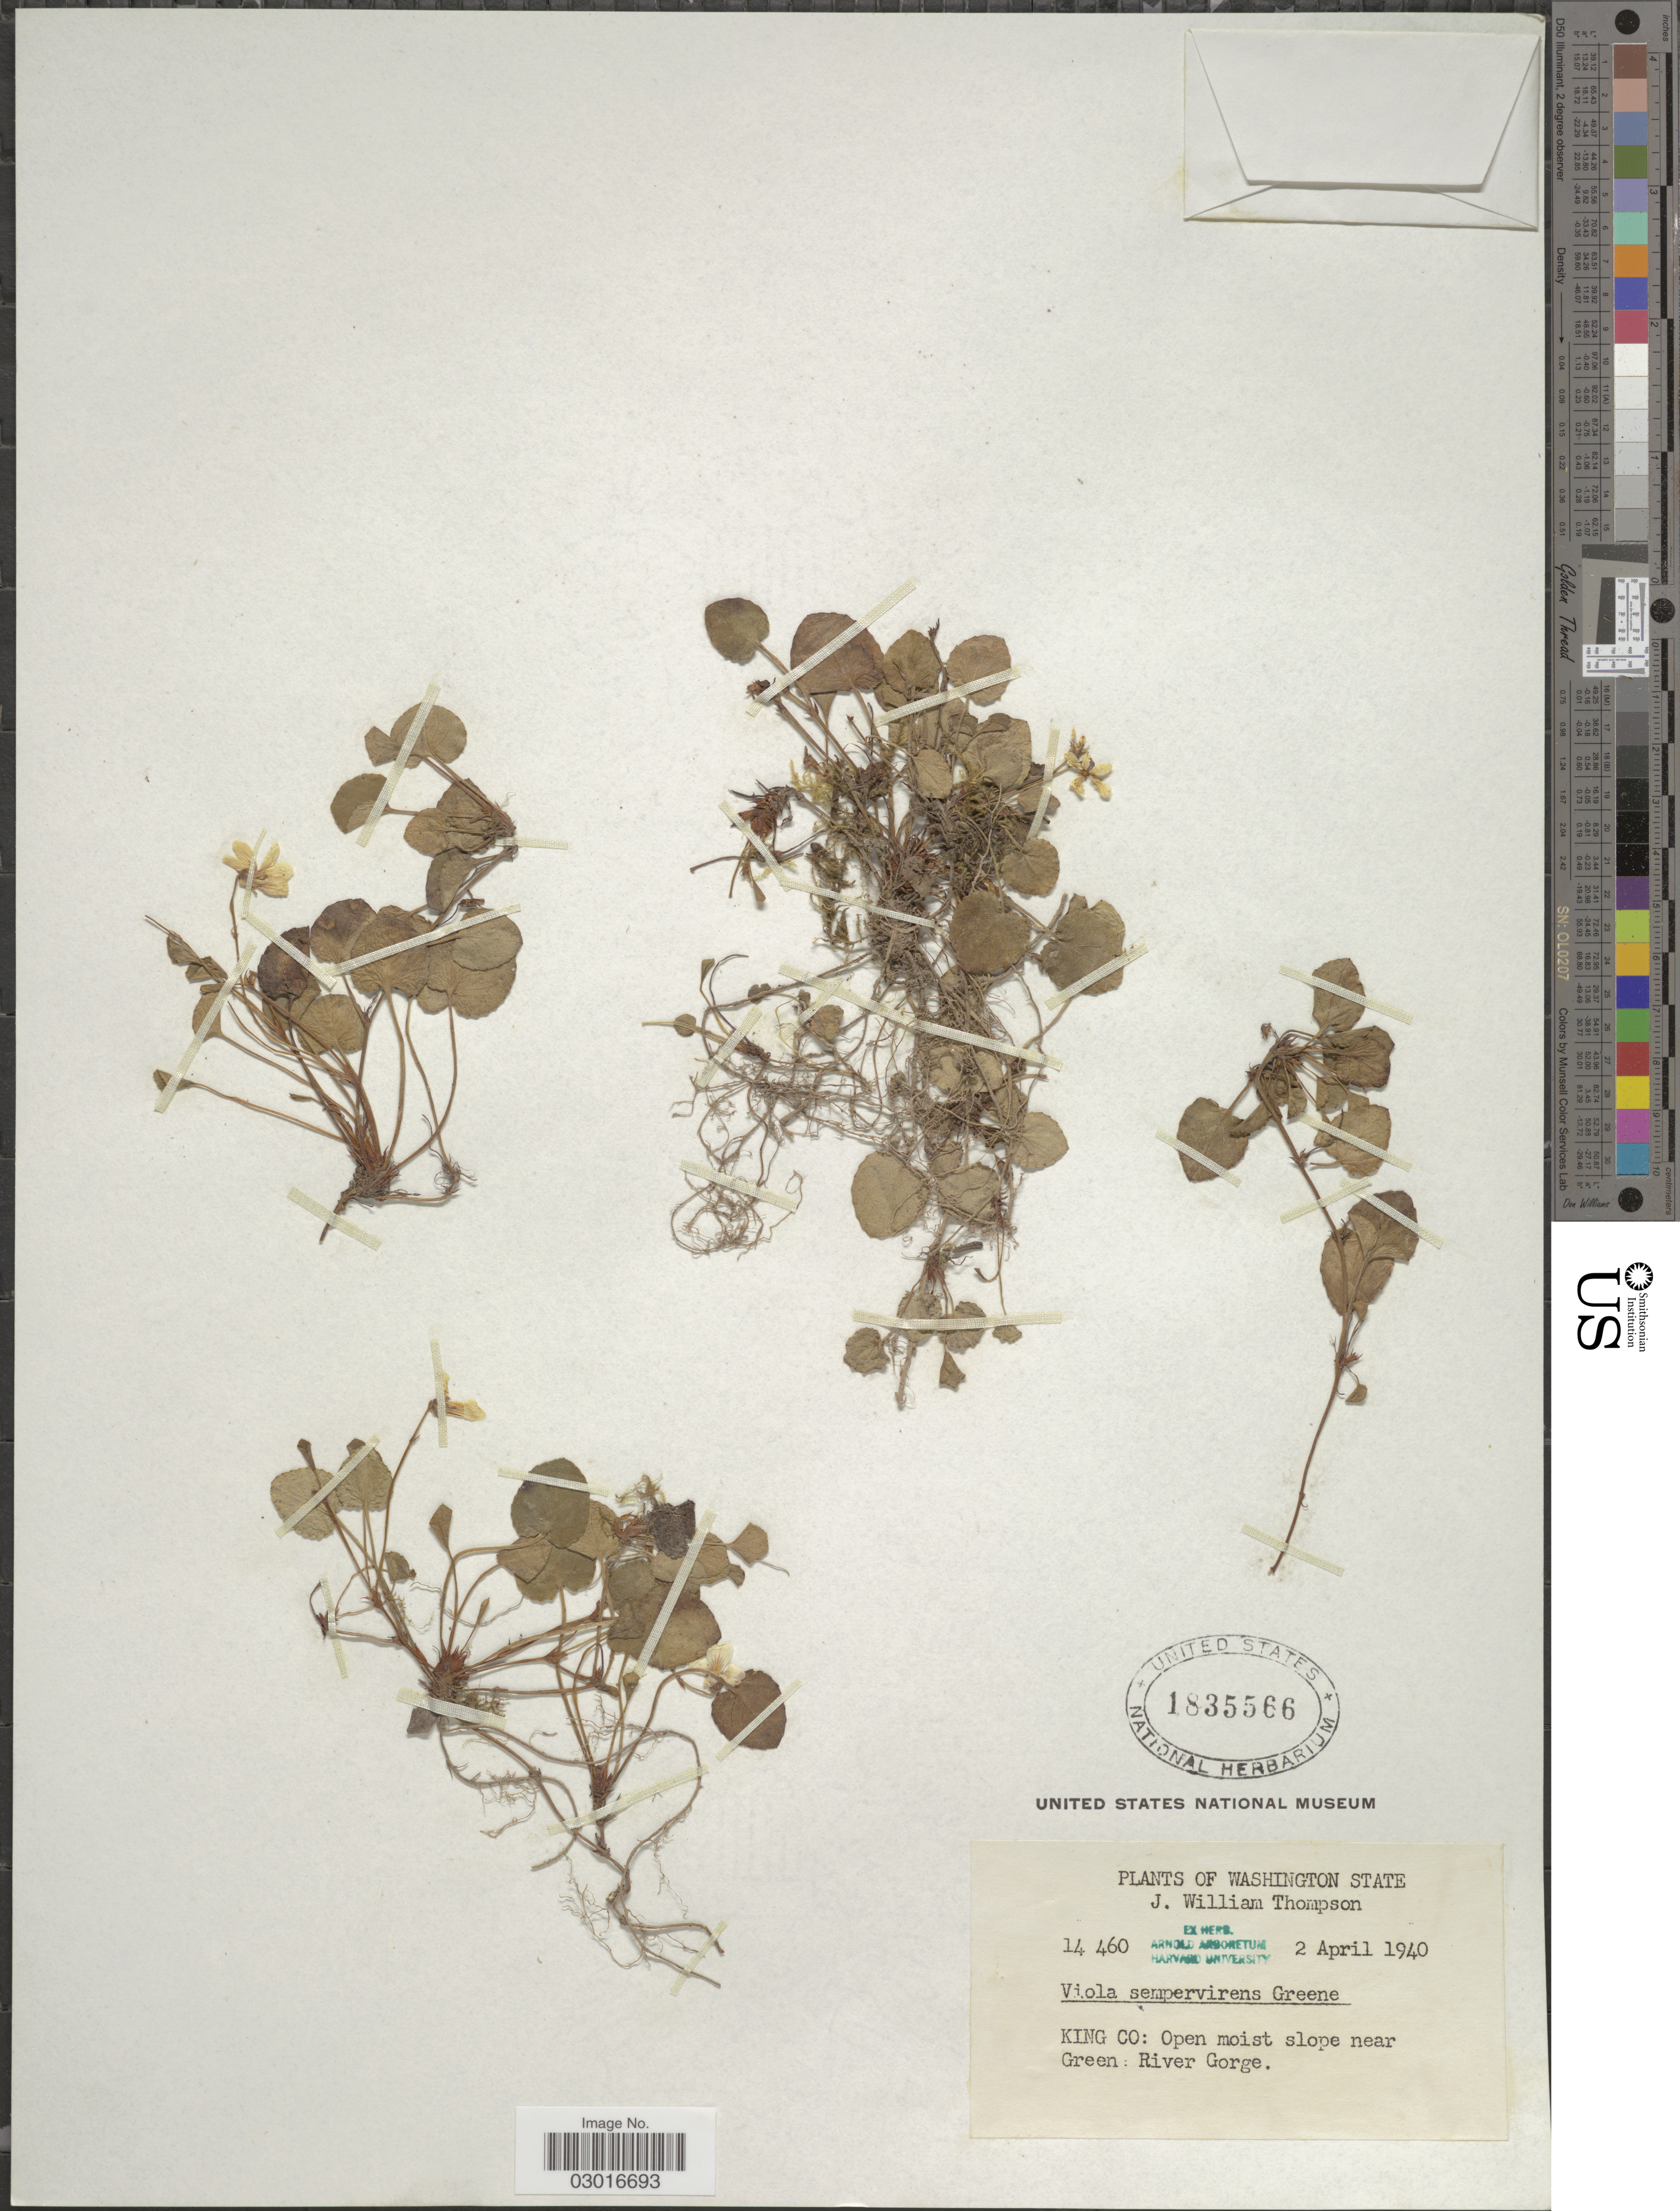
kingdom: Plantae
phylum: Tracheophyta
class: Magnoliopsida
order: Malpighiales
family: Violaceae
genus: Viola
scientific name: Viola sempervirens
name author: Greene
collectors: J. W. Thompson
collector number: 14460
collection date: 1940-04-02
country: United States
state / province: Washington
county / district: King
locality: King Co: Open moist slope near Green: River Gorge.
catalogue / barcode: US 1835566